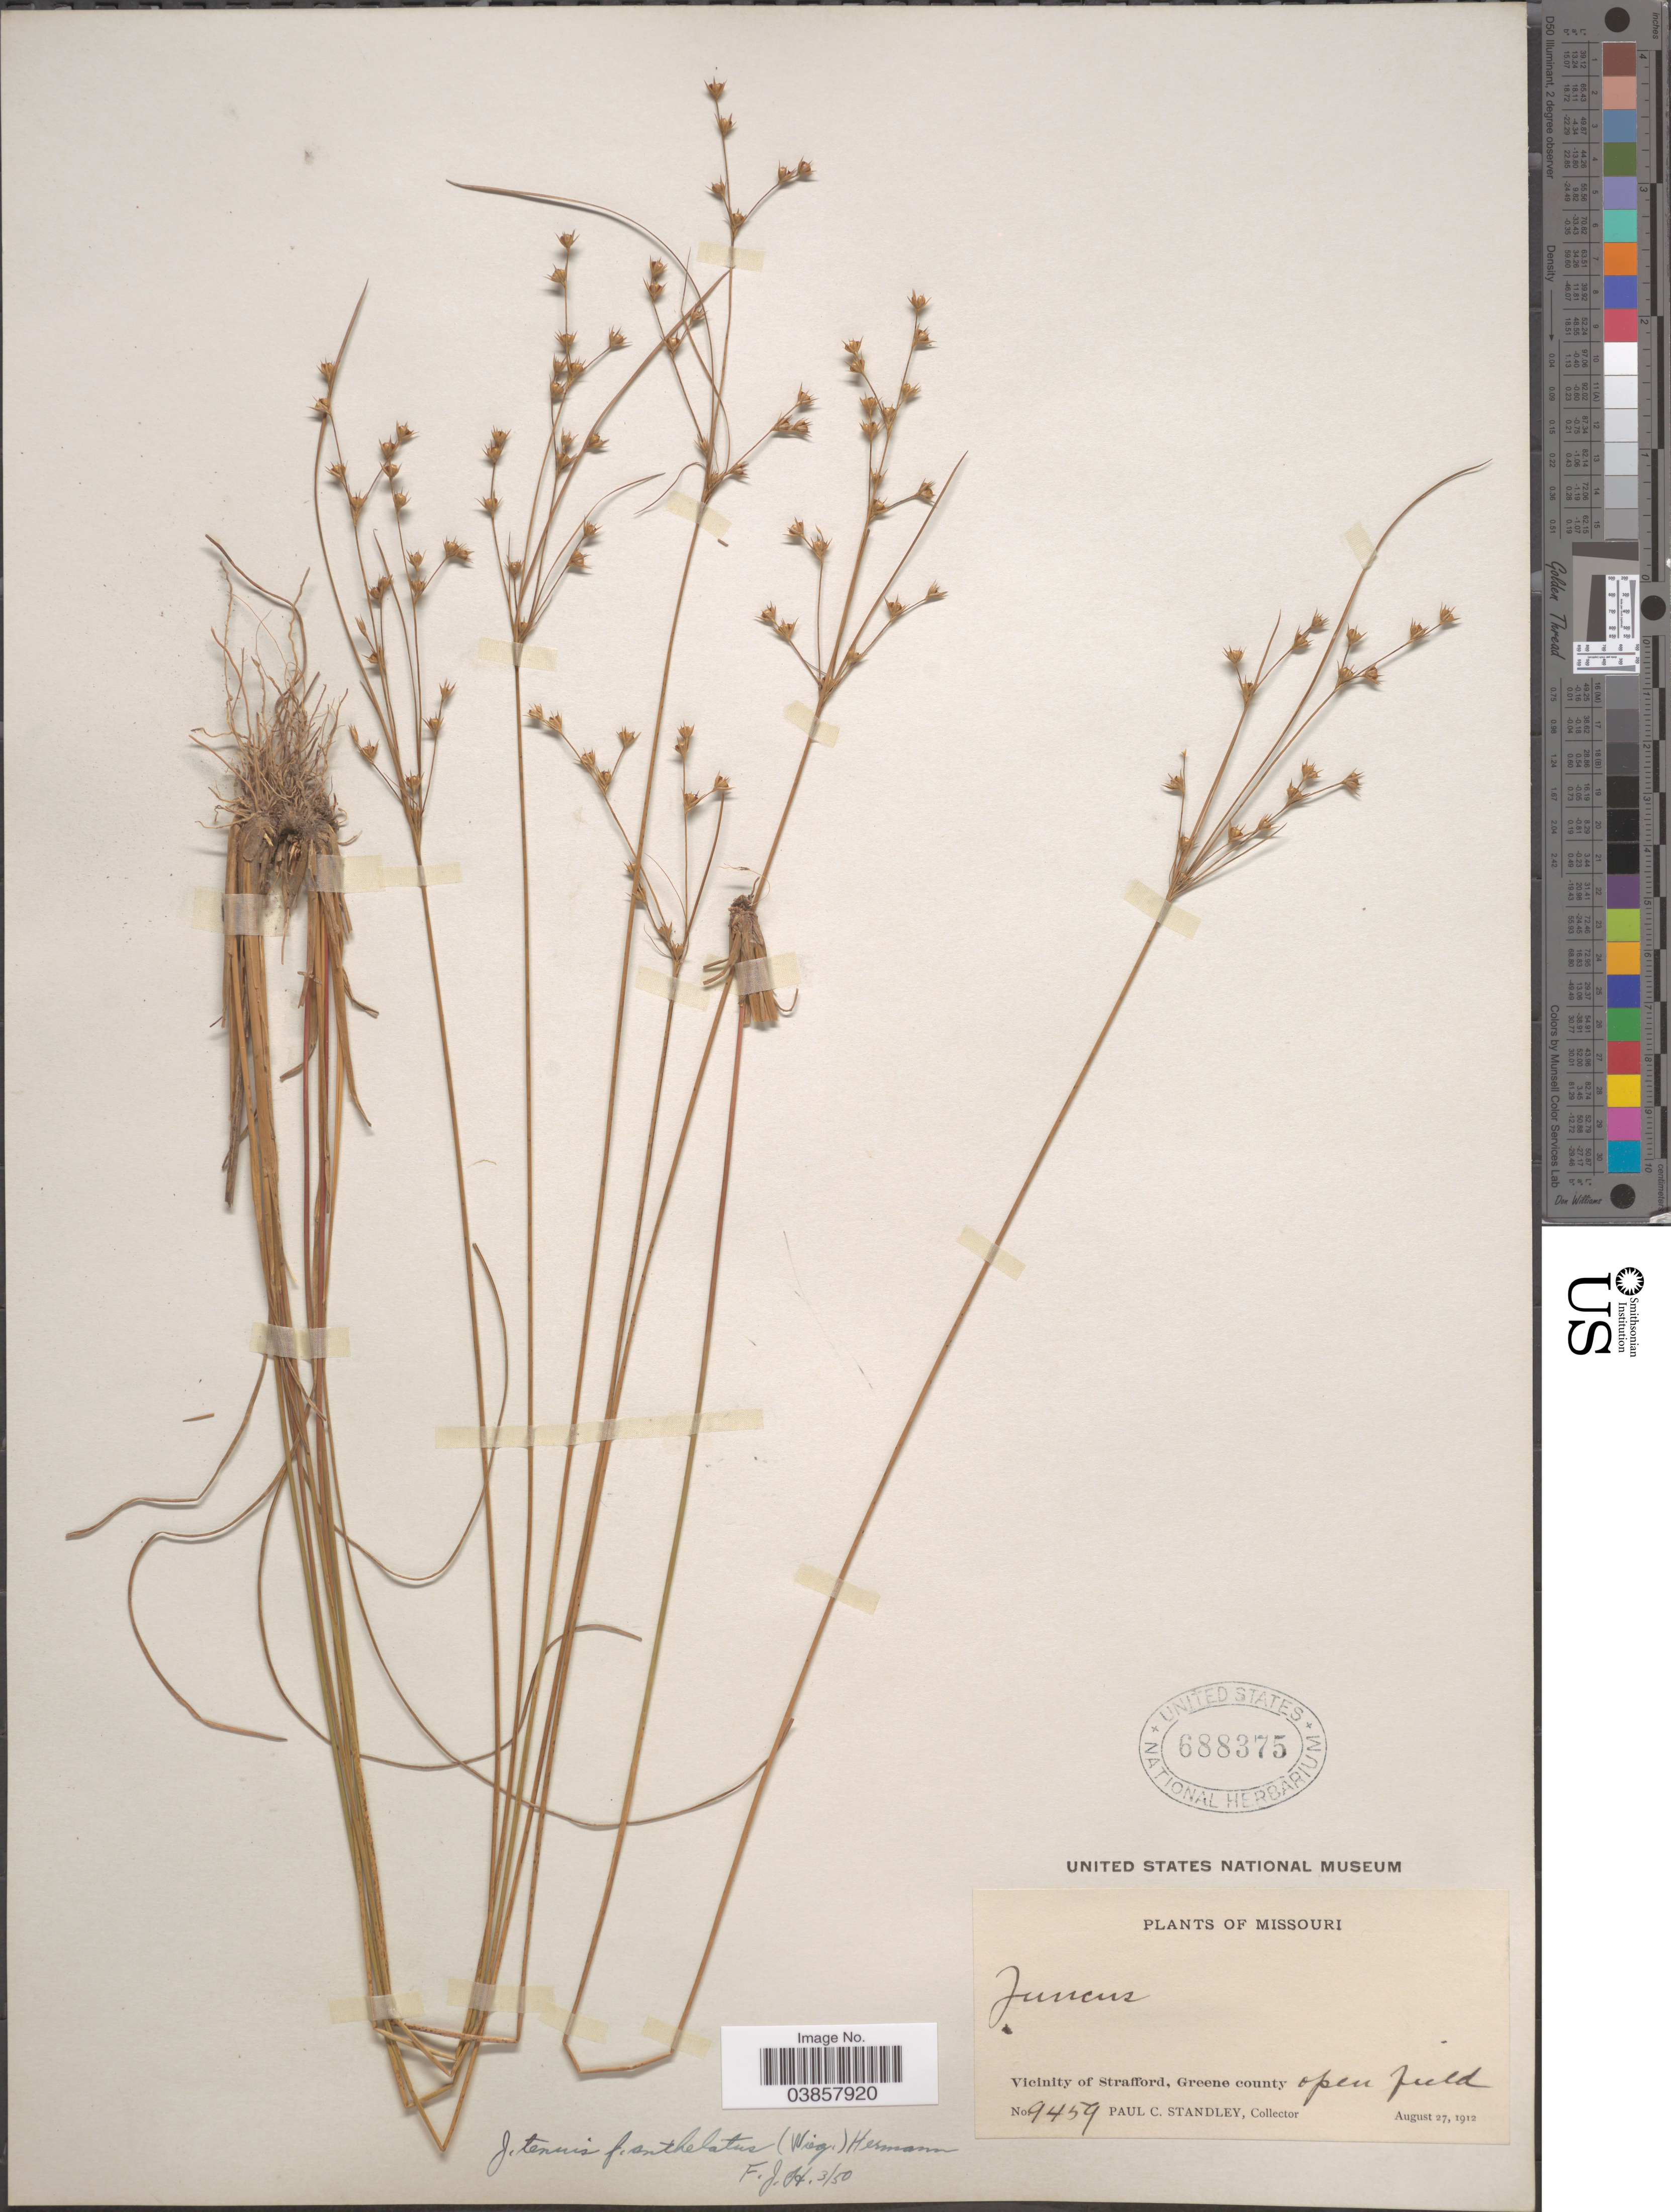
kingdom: Plantae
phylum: Tracheophyta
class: Liliopsida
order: Poales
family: Juncaceae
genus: Juncus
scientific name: Juncus tenuis f. anthelatus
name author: (Wiegand) F.J. Herm.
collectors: P. C. Standley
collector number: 9459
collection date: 1912-08-27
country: United States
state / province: Missouri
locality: Vicinity of Starfford, Greene county.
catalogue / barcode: US 688375